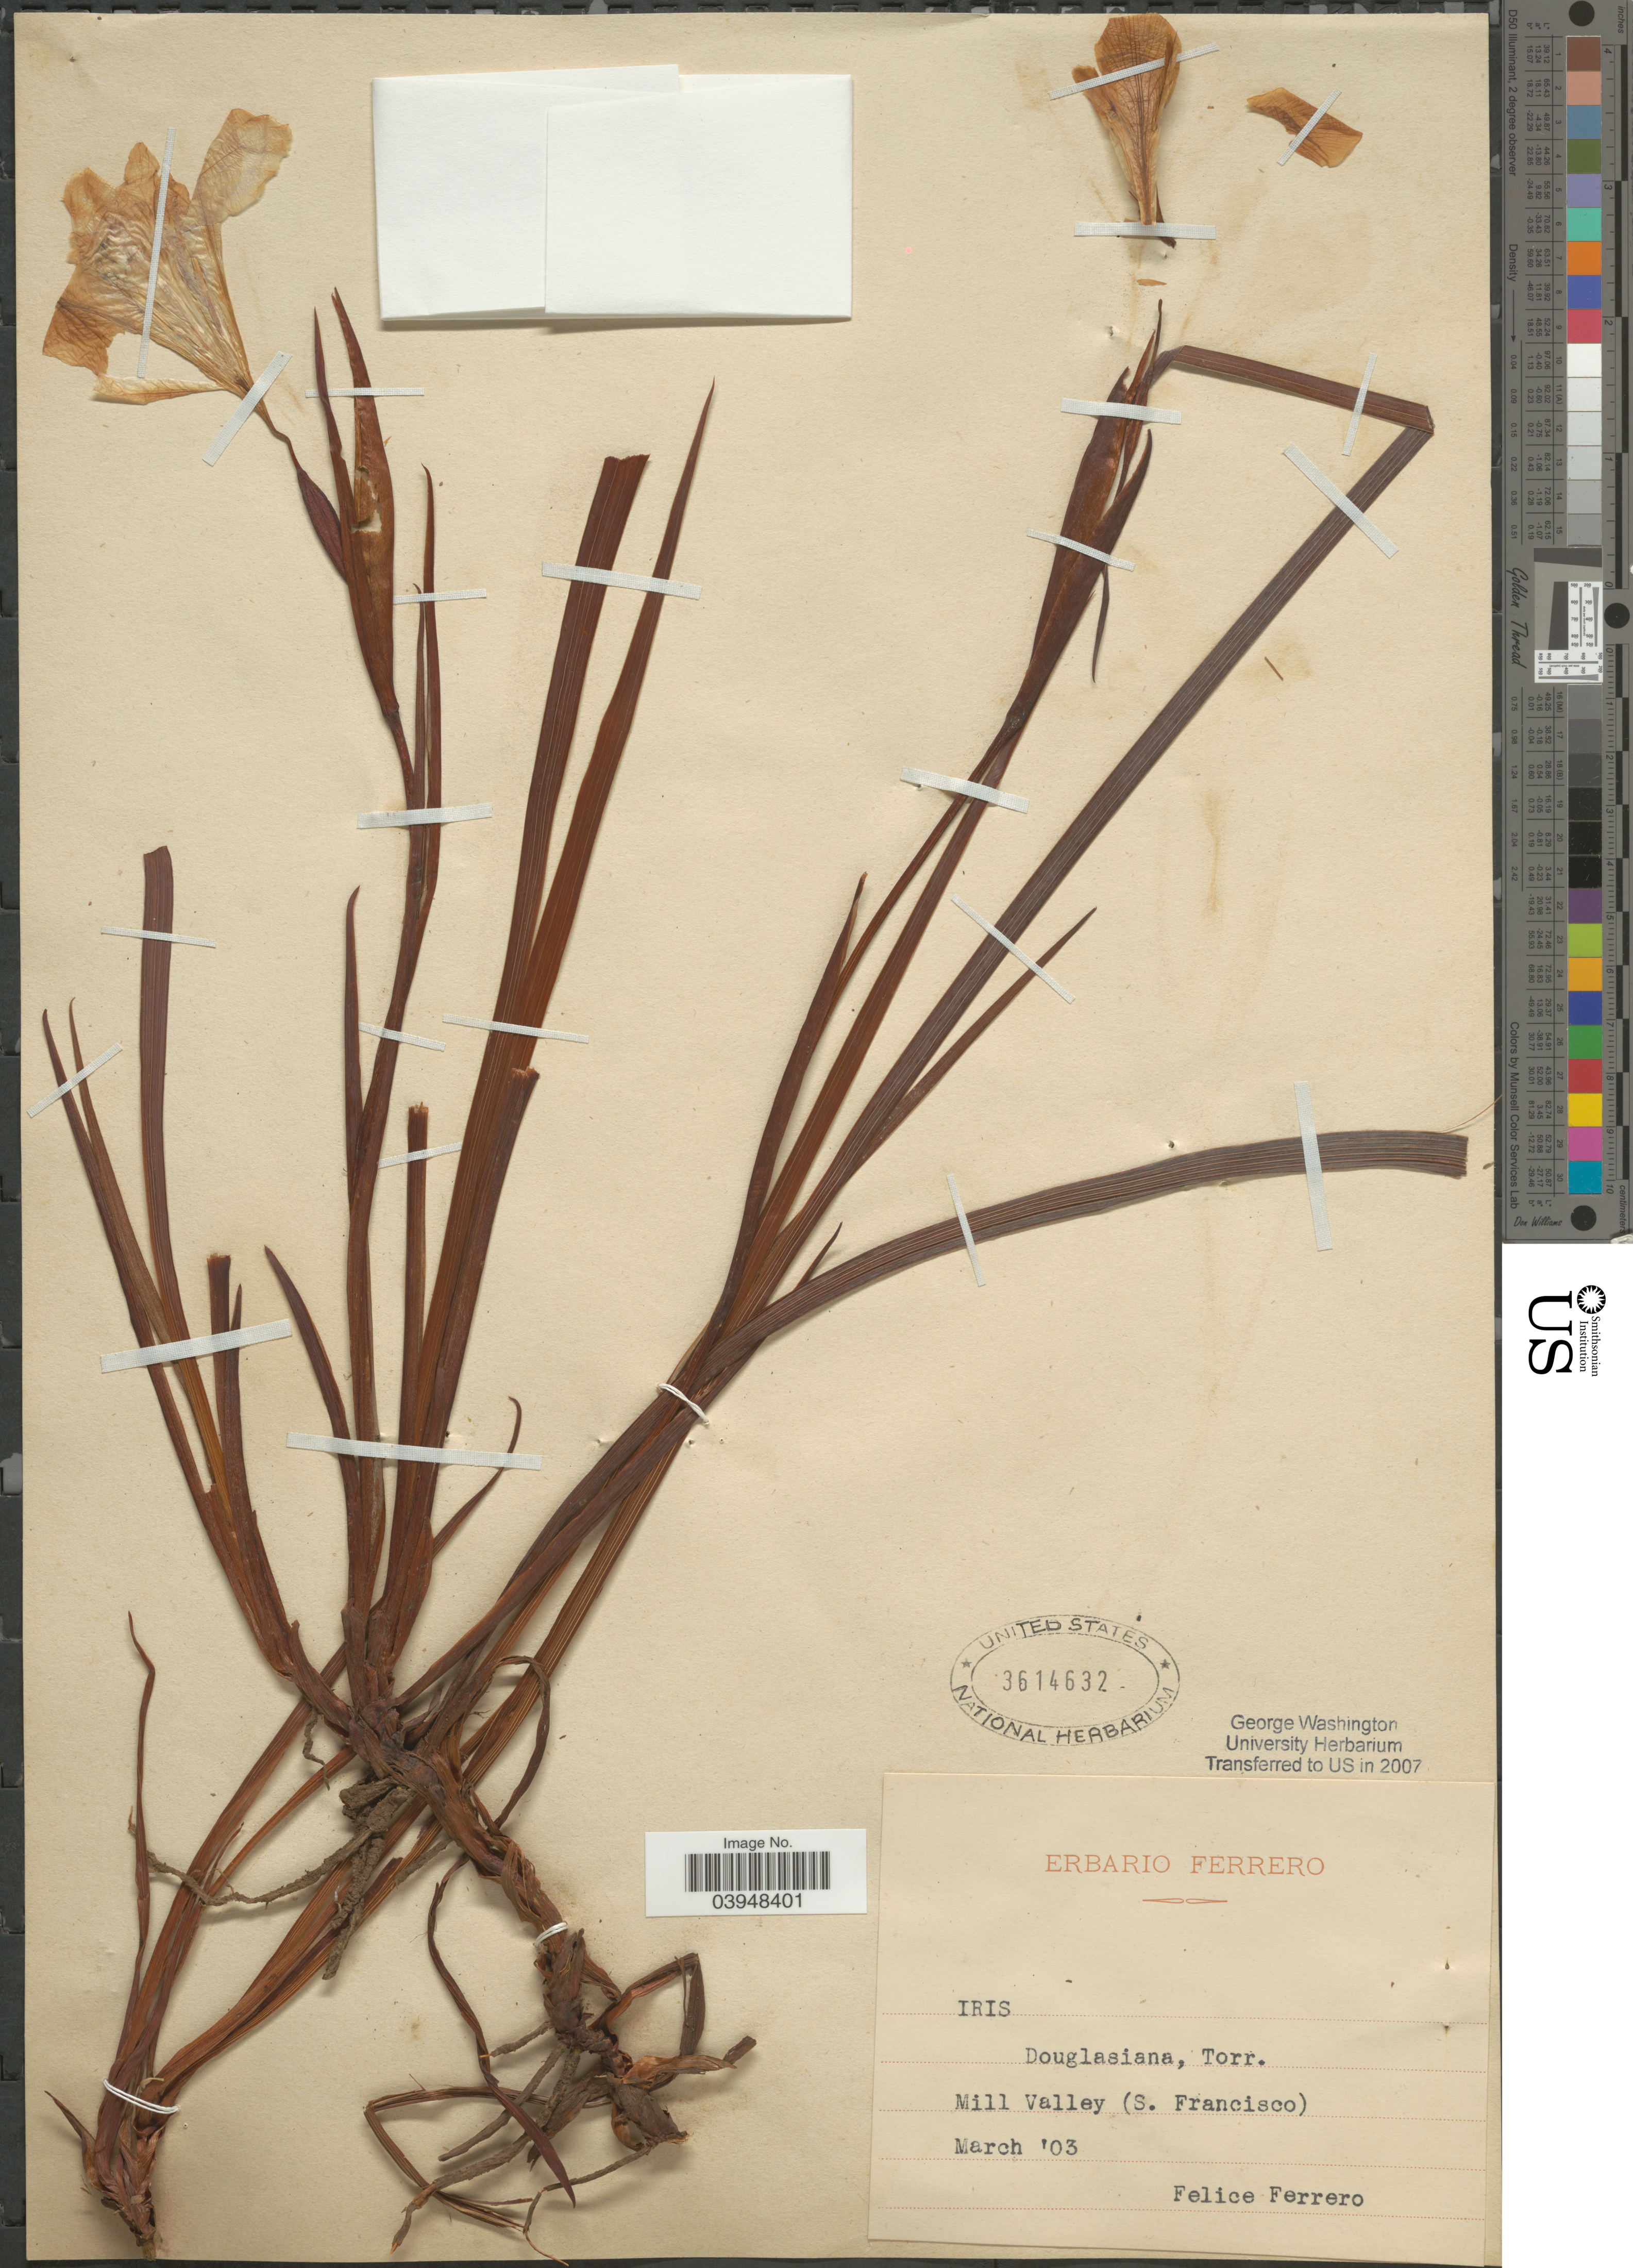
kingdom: Plantae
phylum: Tracheophyta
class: Liliopsida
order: Asparagales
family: Iridaceae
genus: Iris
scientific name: Iris douglasiana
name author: Herb.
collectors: F. Ferrero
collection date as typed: Transcribed d/m/y: /3/3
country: United States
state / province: California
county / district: Marin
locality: Mill Valley (S. Francisco).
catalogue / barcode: US 3614632